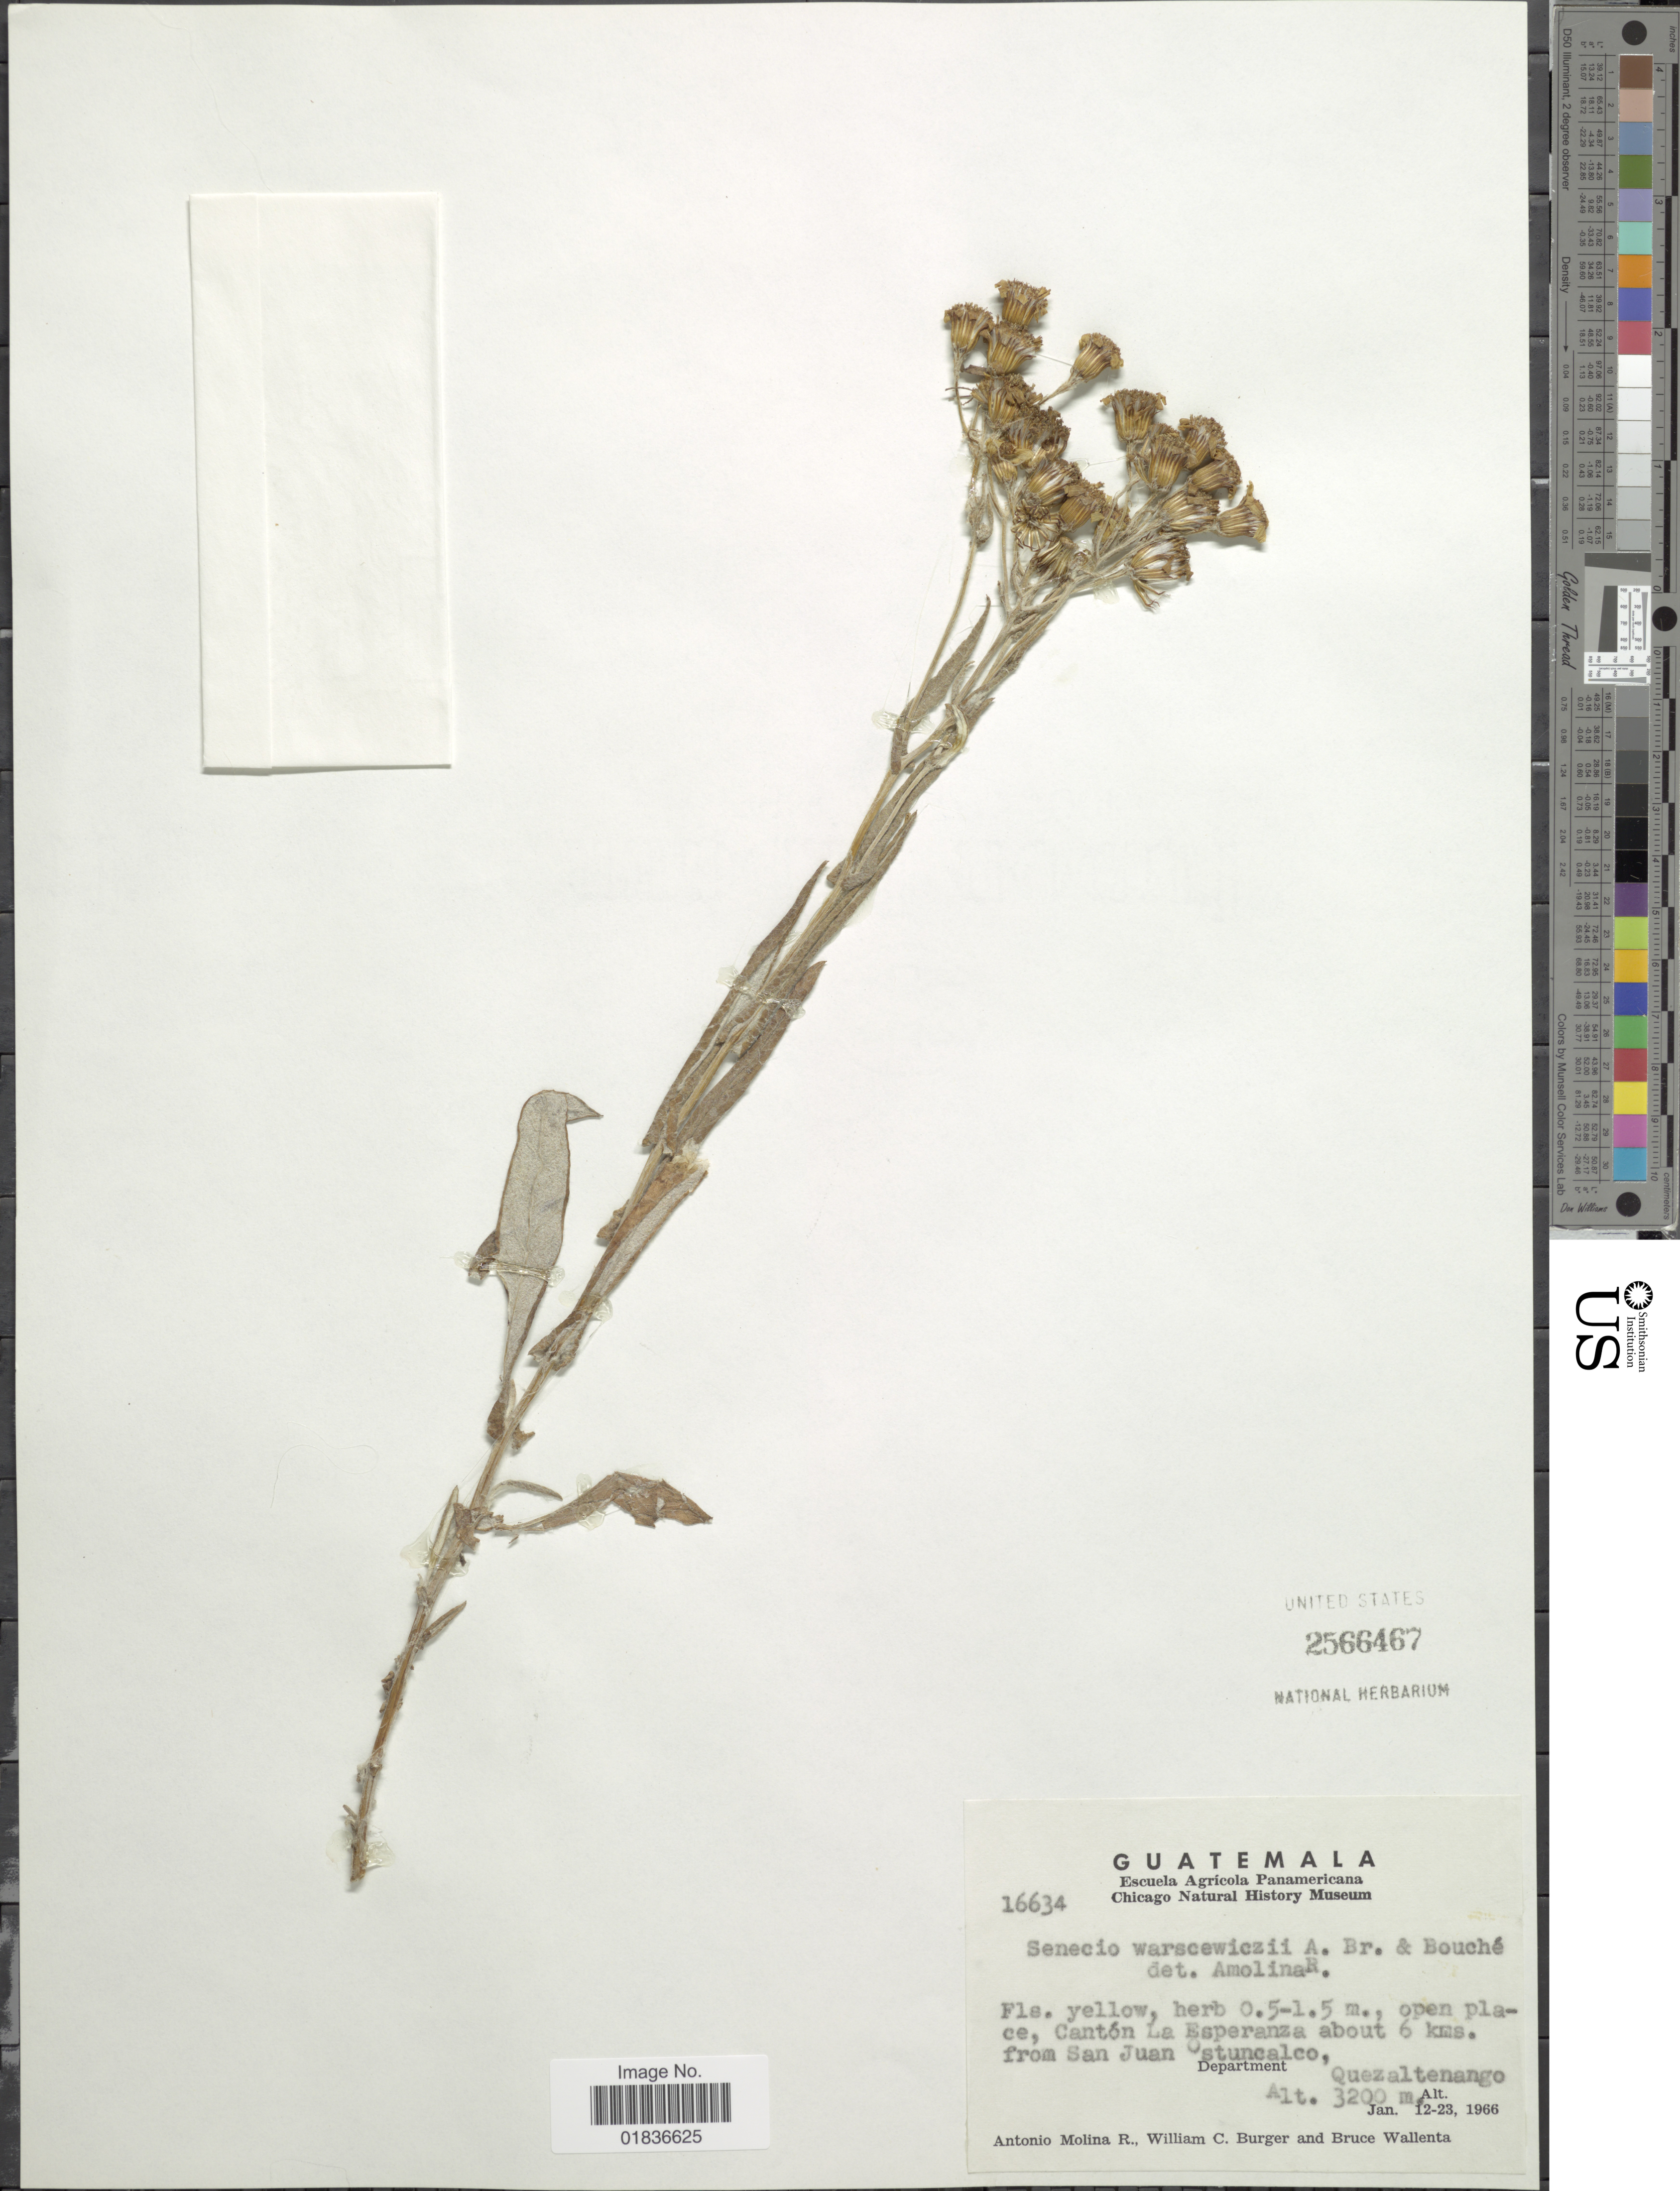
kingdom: Plantae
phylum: Tracheophyta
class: Magnoliopsida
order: Asterales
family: Asteraceae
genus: Senecio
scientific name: Senecio warszewiczii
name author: A. Braun & Bouché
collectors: A. Regueiro, W. Burger & B. Wallenta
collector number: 16634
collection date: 1966-01-12/1966-01-23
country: Guatemala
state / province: Quetzaltenango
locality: Canton La Esperanza about 6 kms, from San Juan Ostuncalco, Department Quezaltenango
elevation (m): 3200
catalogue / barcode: US 2566467